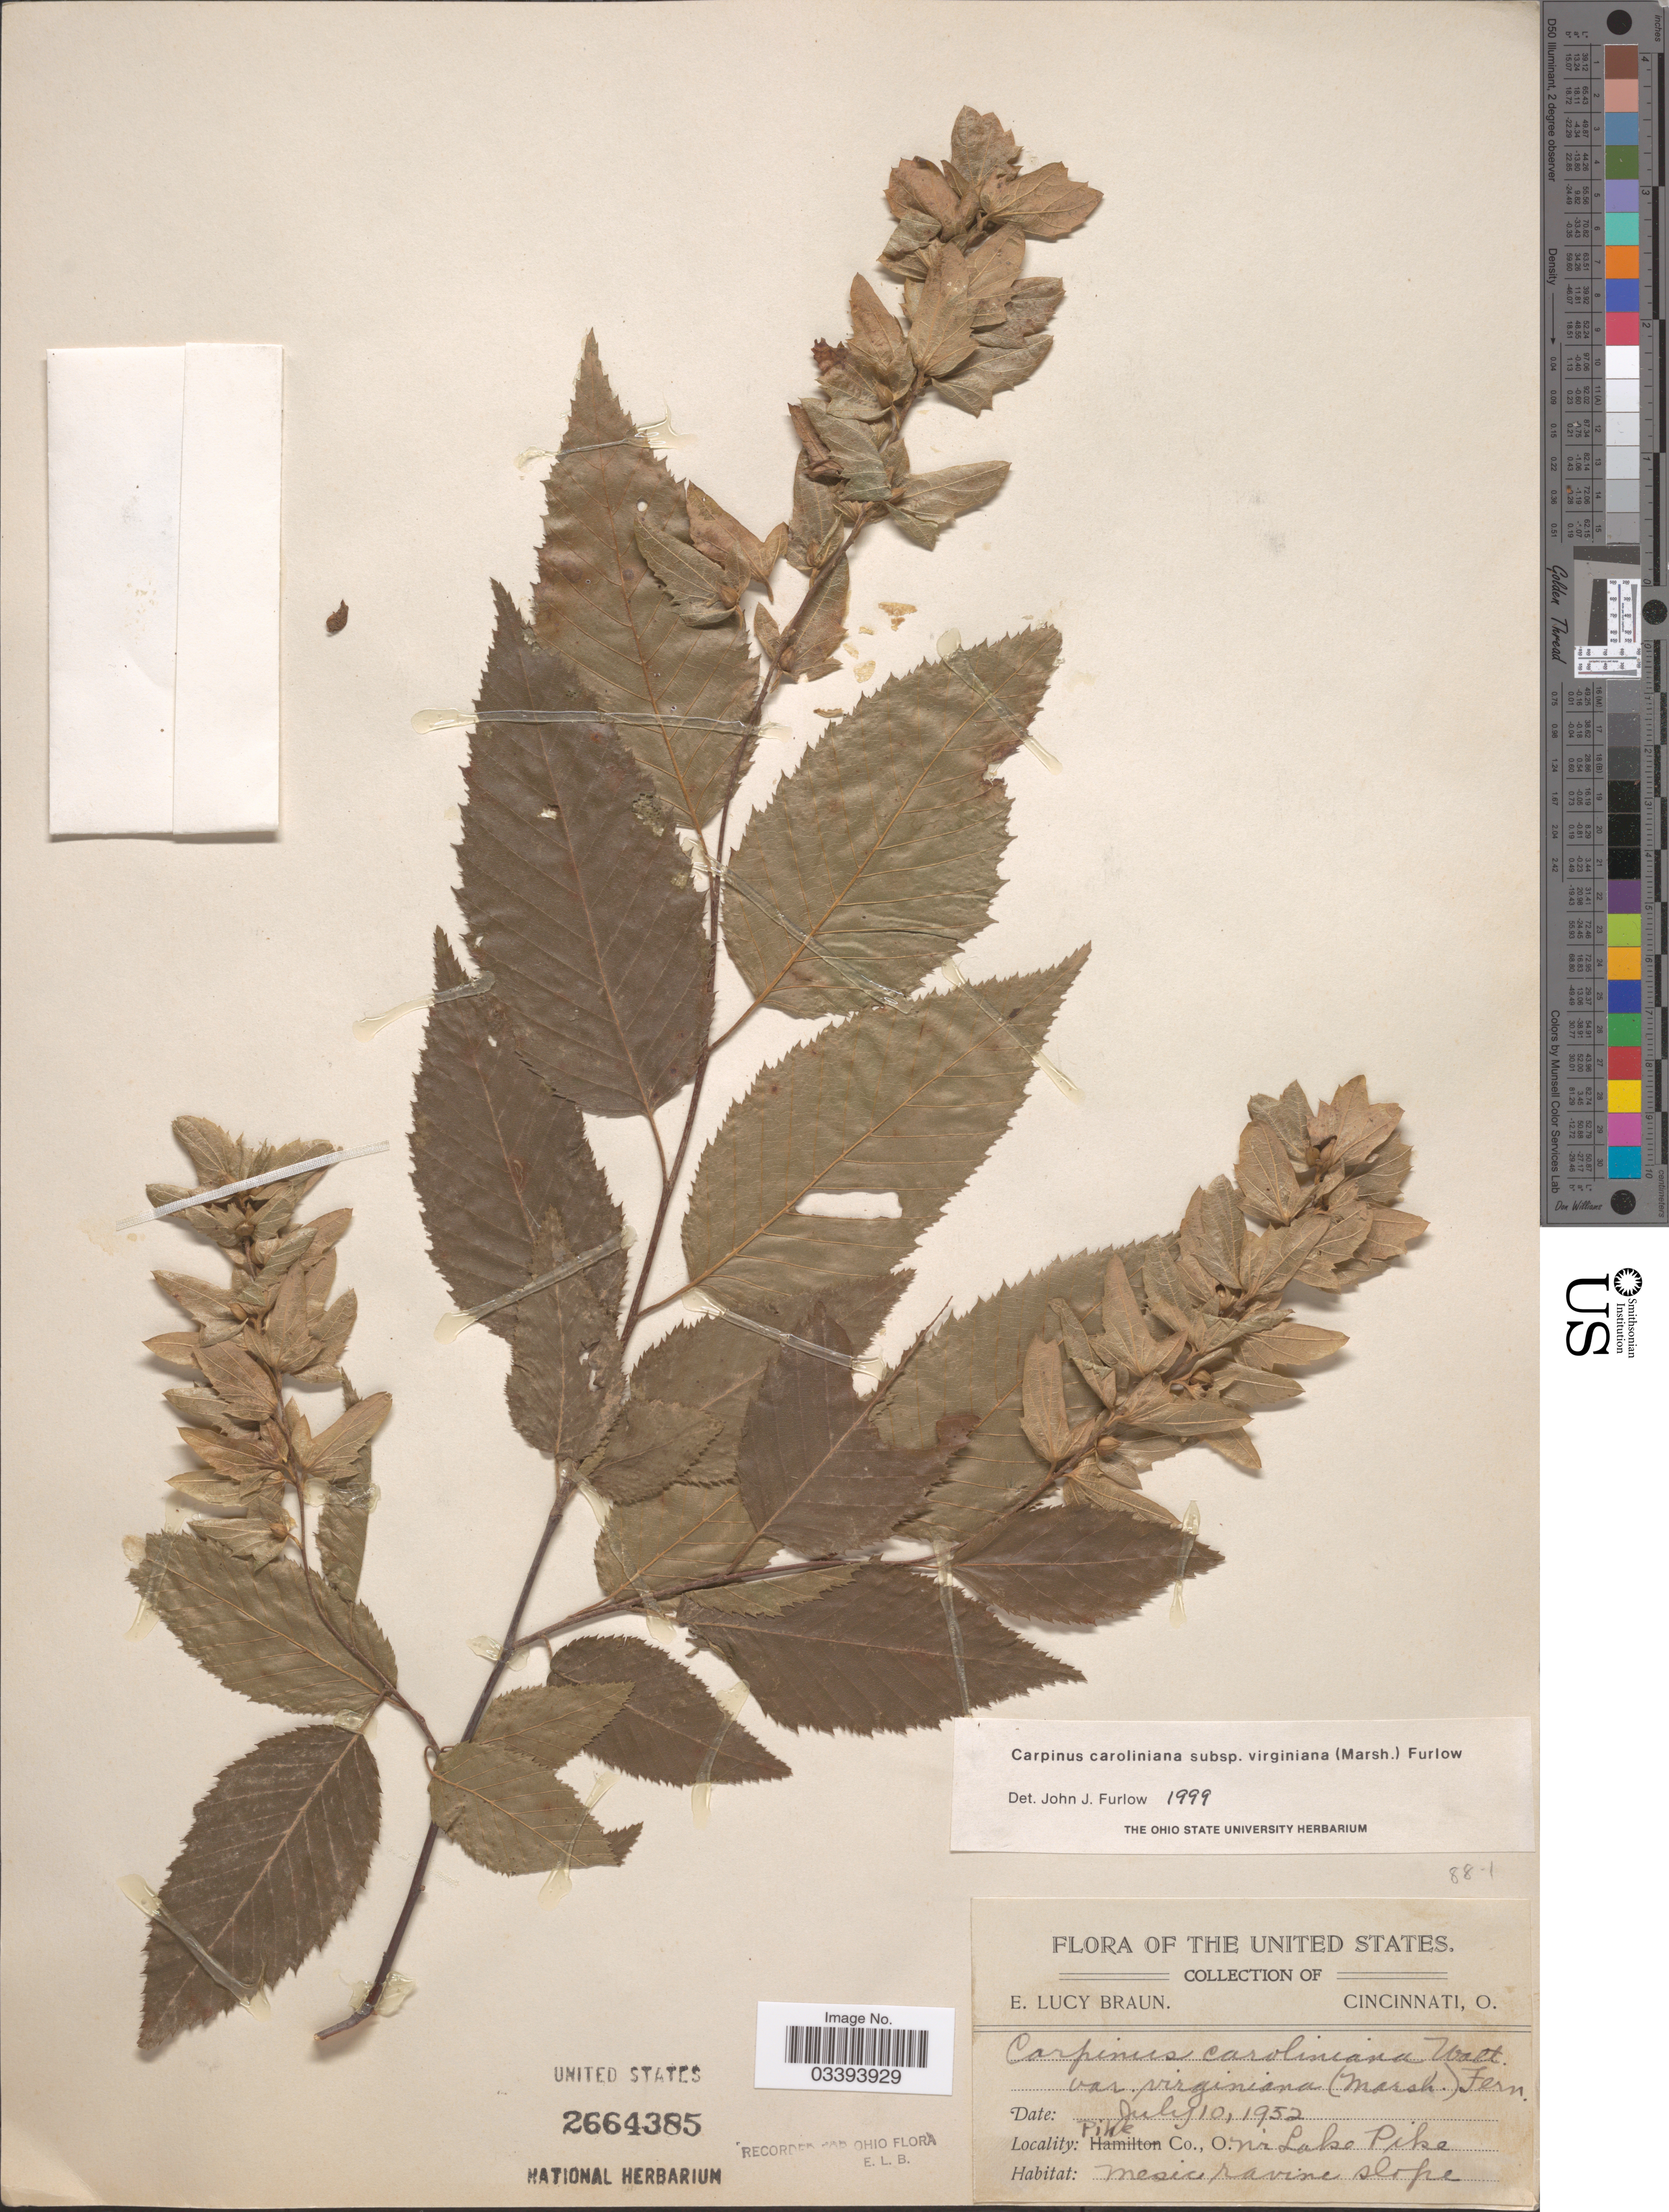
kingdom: Plantae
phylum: Tracheophyta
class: Magnoliopsida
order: Fagales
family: Betulaceae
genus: Carpinus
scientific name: Carpinus caroliniana subsp. virginiana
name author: (Marshall) Furlow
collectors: E. L. Braun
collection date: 1952-07-10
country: United States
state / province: Ohio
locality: Pike Co. Nr Lake Pike.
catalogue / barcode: US 2664385